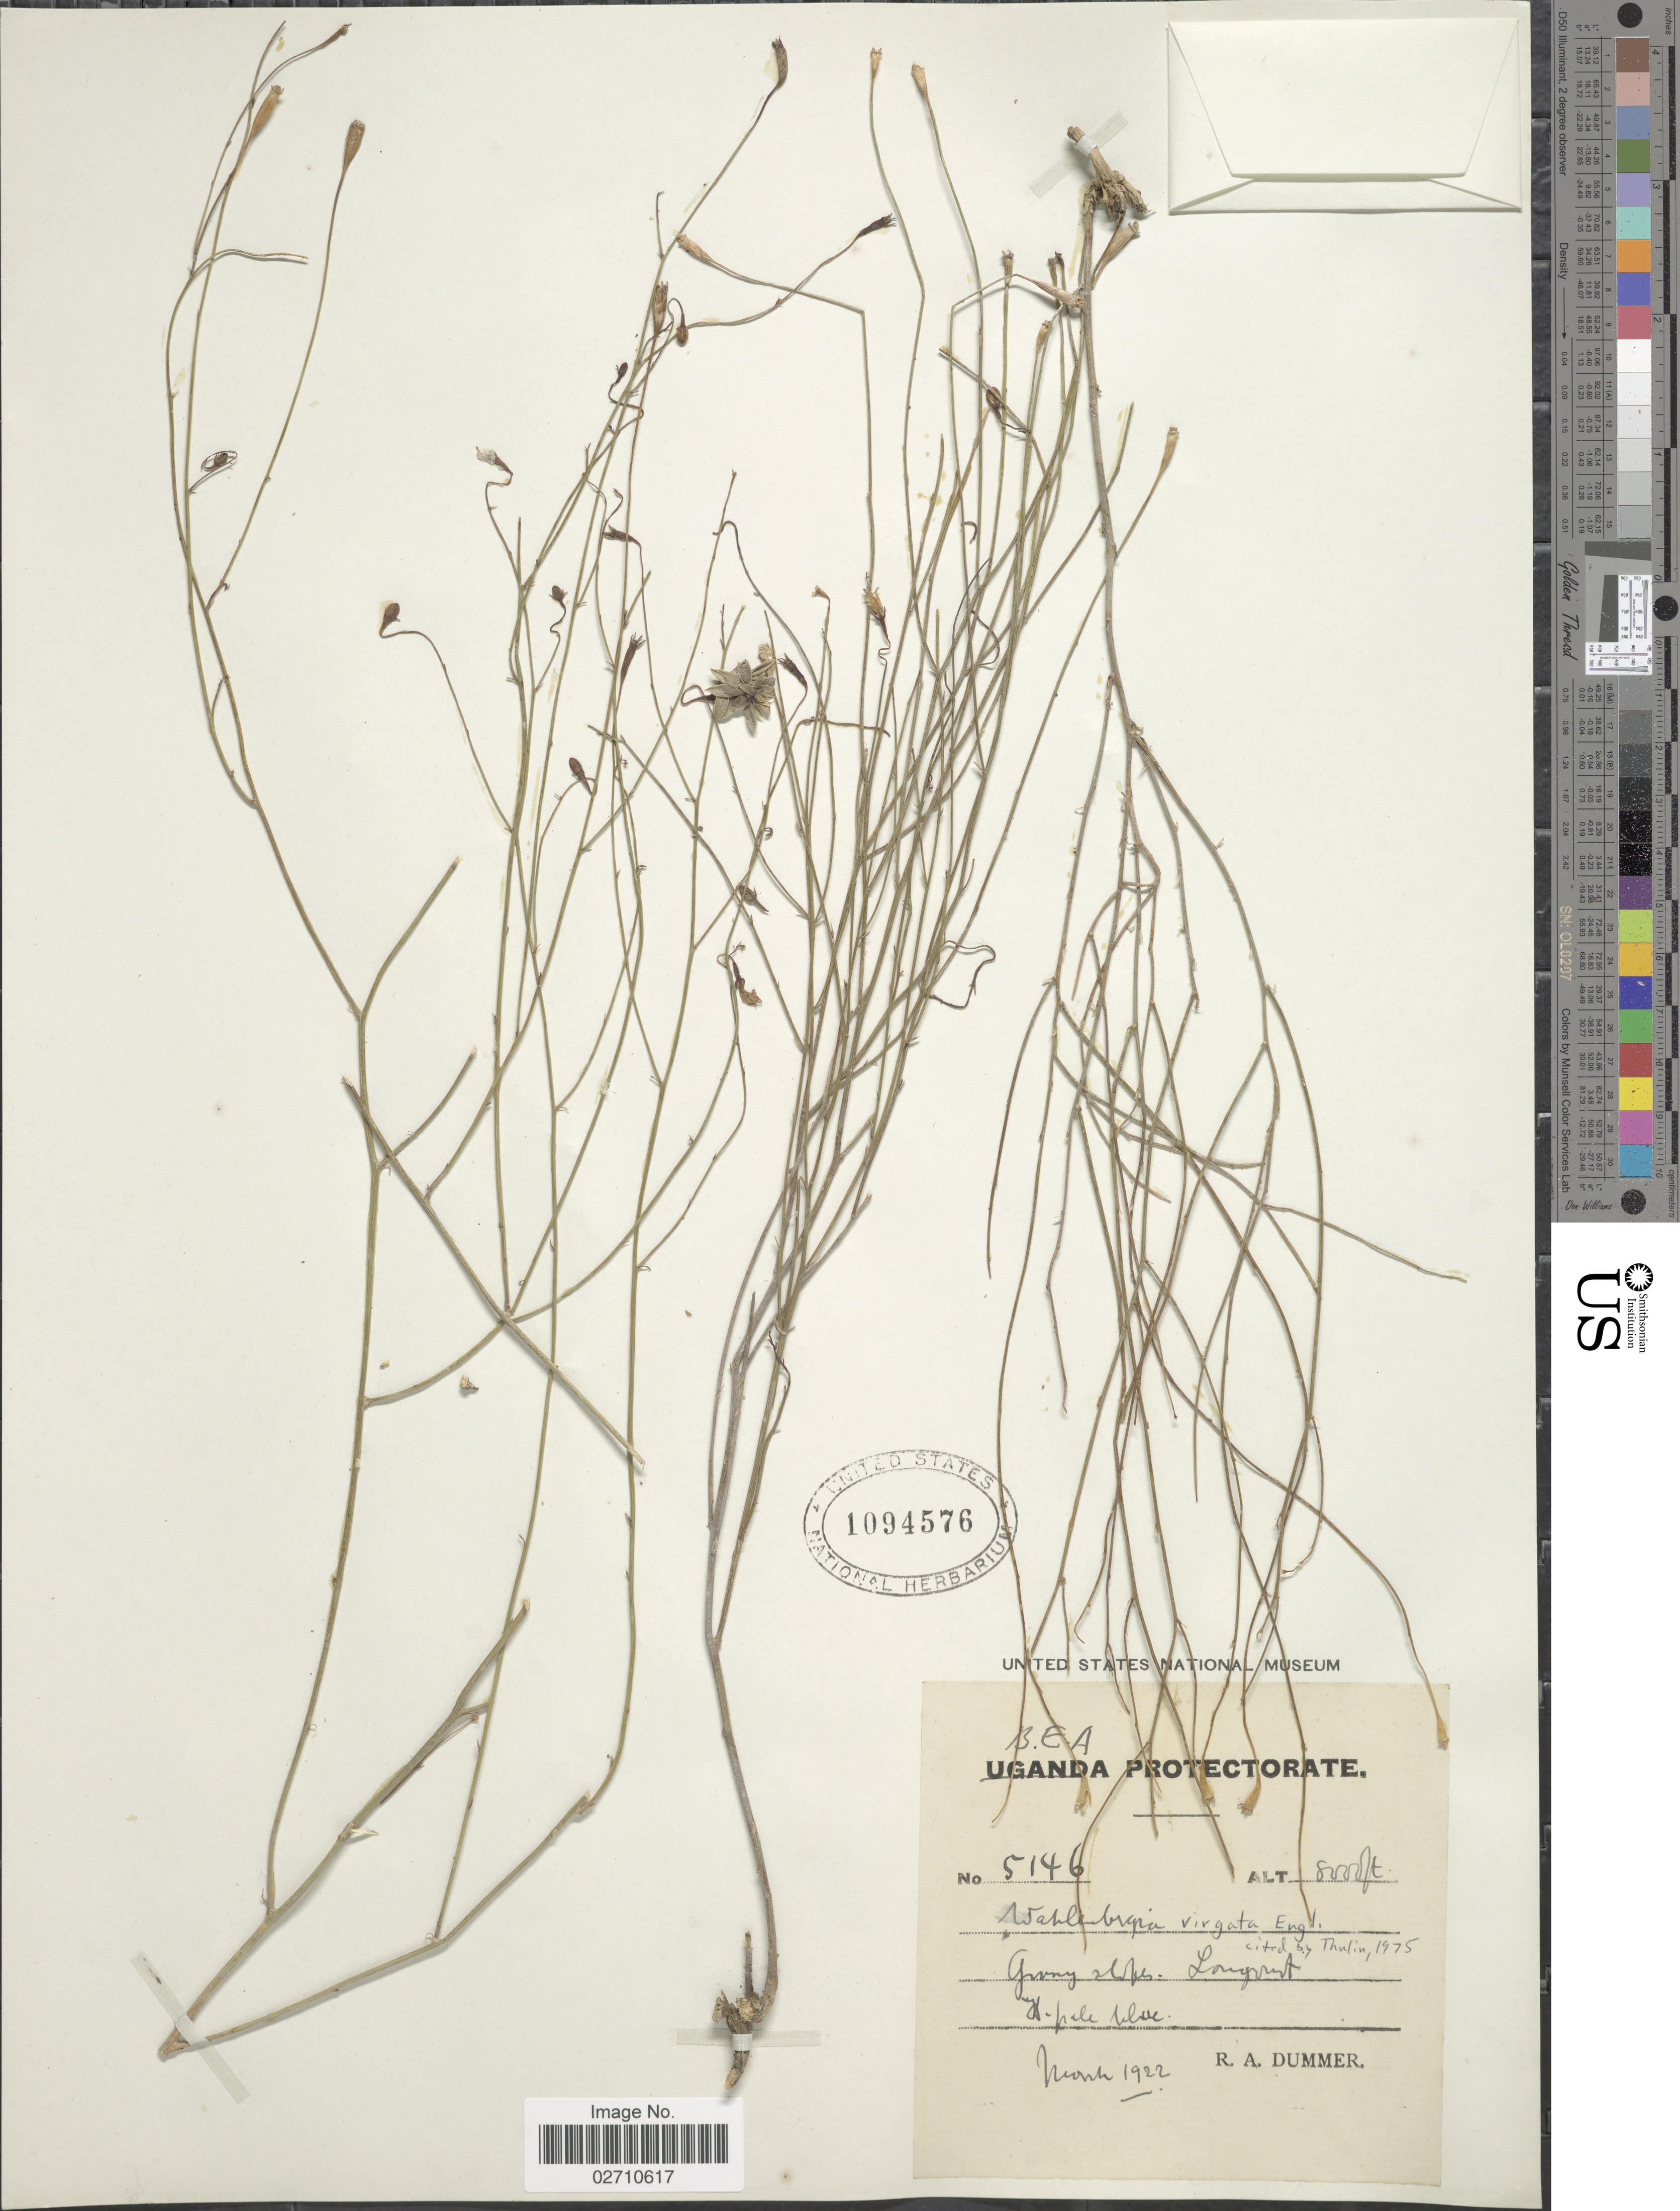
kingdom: Plantae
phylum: Tracheophyta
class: Magnoliopsida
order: Asterales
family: Campanulaceae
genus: Wahlenbergia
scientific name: Wahlenbergia virgata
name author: Engl.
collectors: R. Dümmer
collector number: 5146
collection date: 1922-03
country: Uganda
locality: Longonot.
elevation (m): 2438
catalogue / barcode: US 1094576